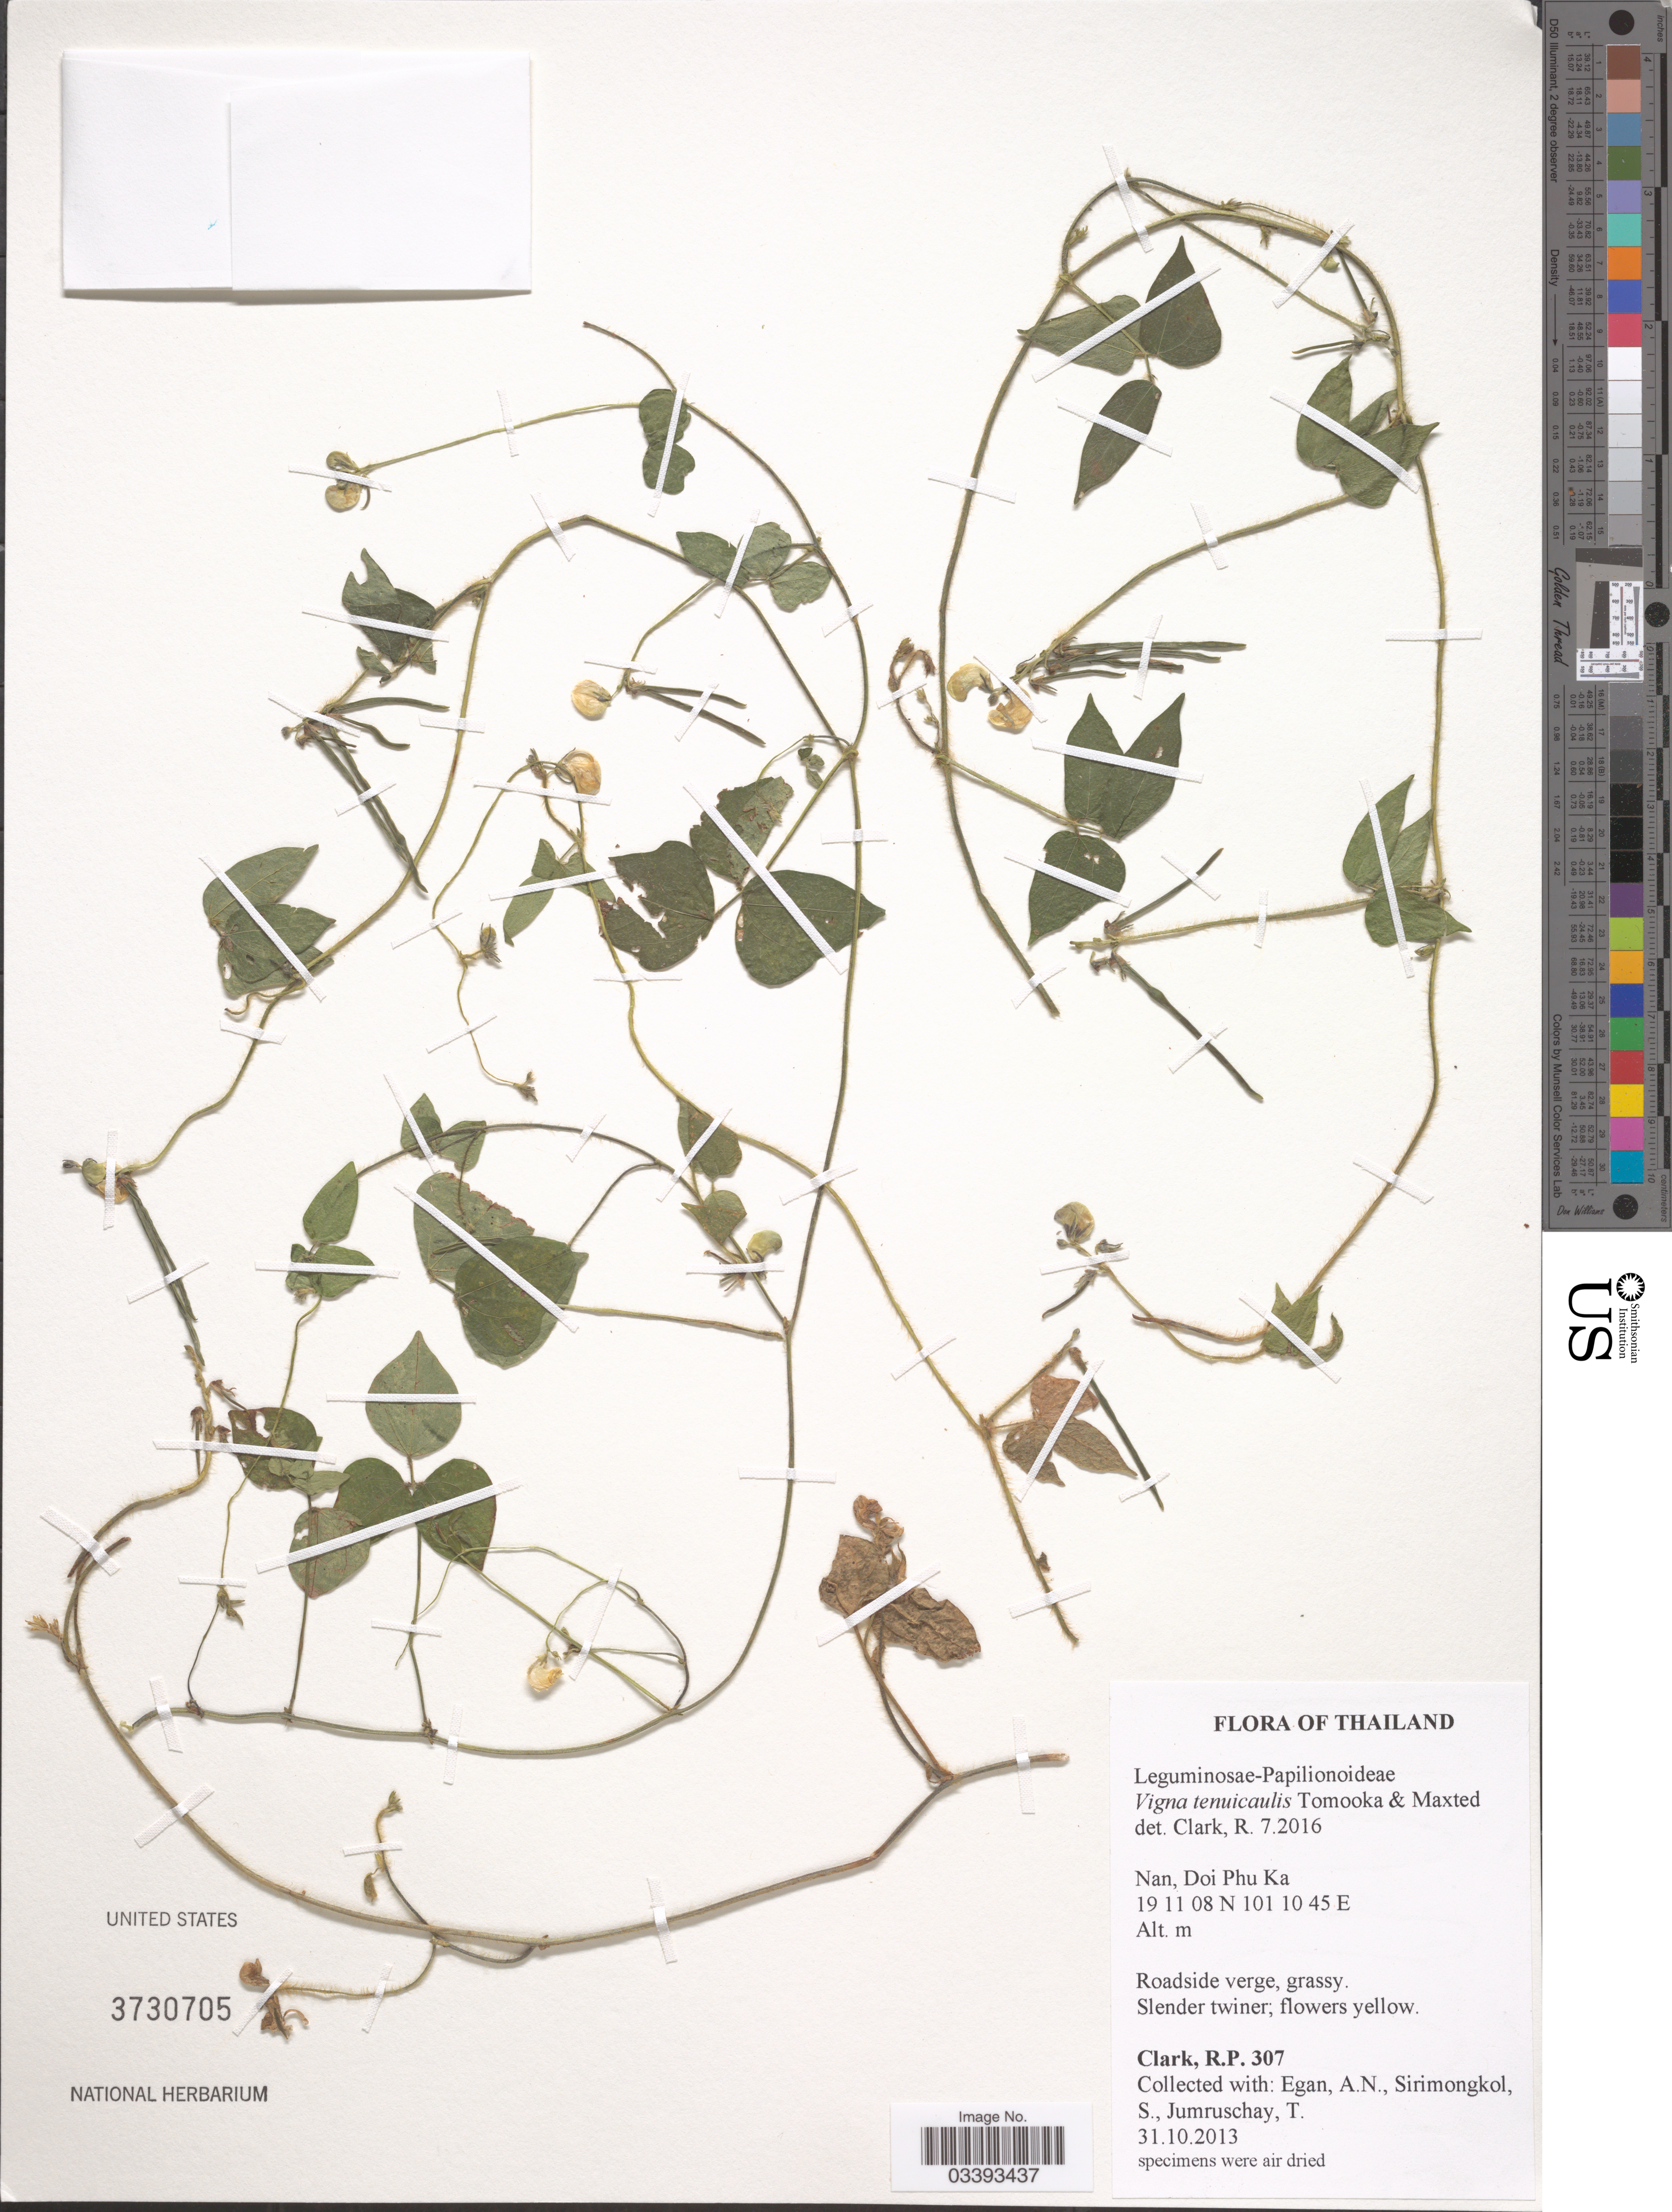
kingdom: Plantae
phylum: Tracheophyta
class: Magnoliopsida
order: Fabales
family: Fabaceae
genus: Vigna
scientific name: Vigna tenuicaulis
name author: N. Tomooka & Maxted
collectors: R. P. Clark, A. N. Egan, S. Sirimongkol & T. Jumruschay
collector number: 307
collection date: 2013-10-31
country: Thailand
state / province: Nan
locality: Doi Phu Ka.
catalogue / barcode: US 3730705